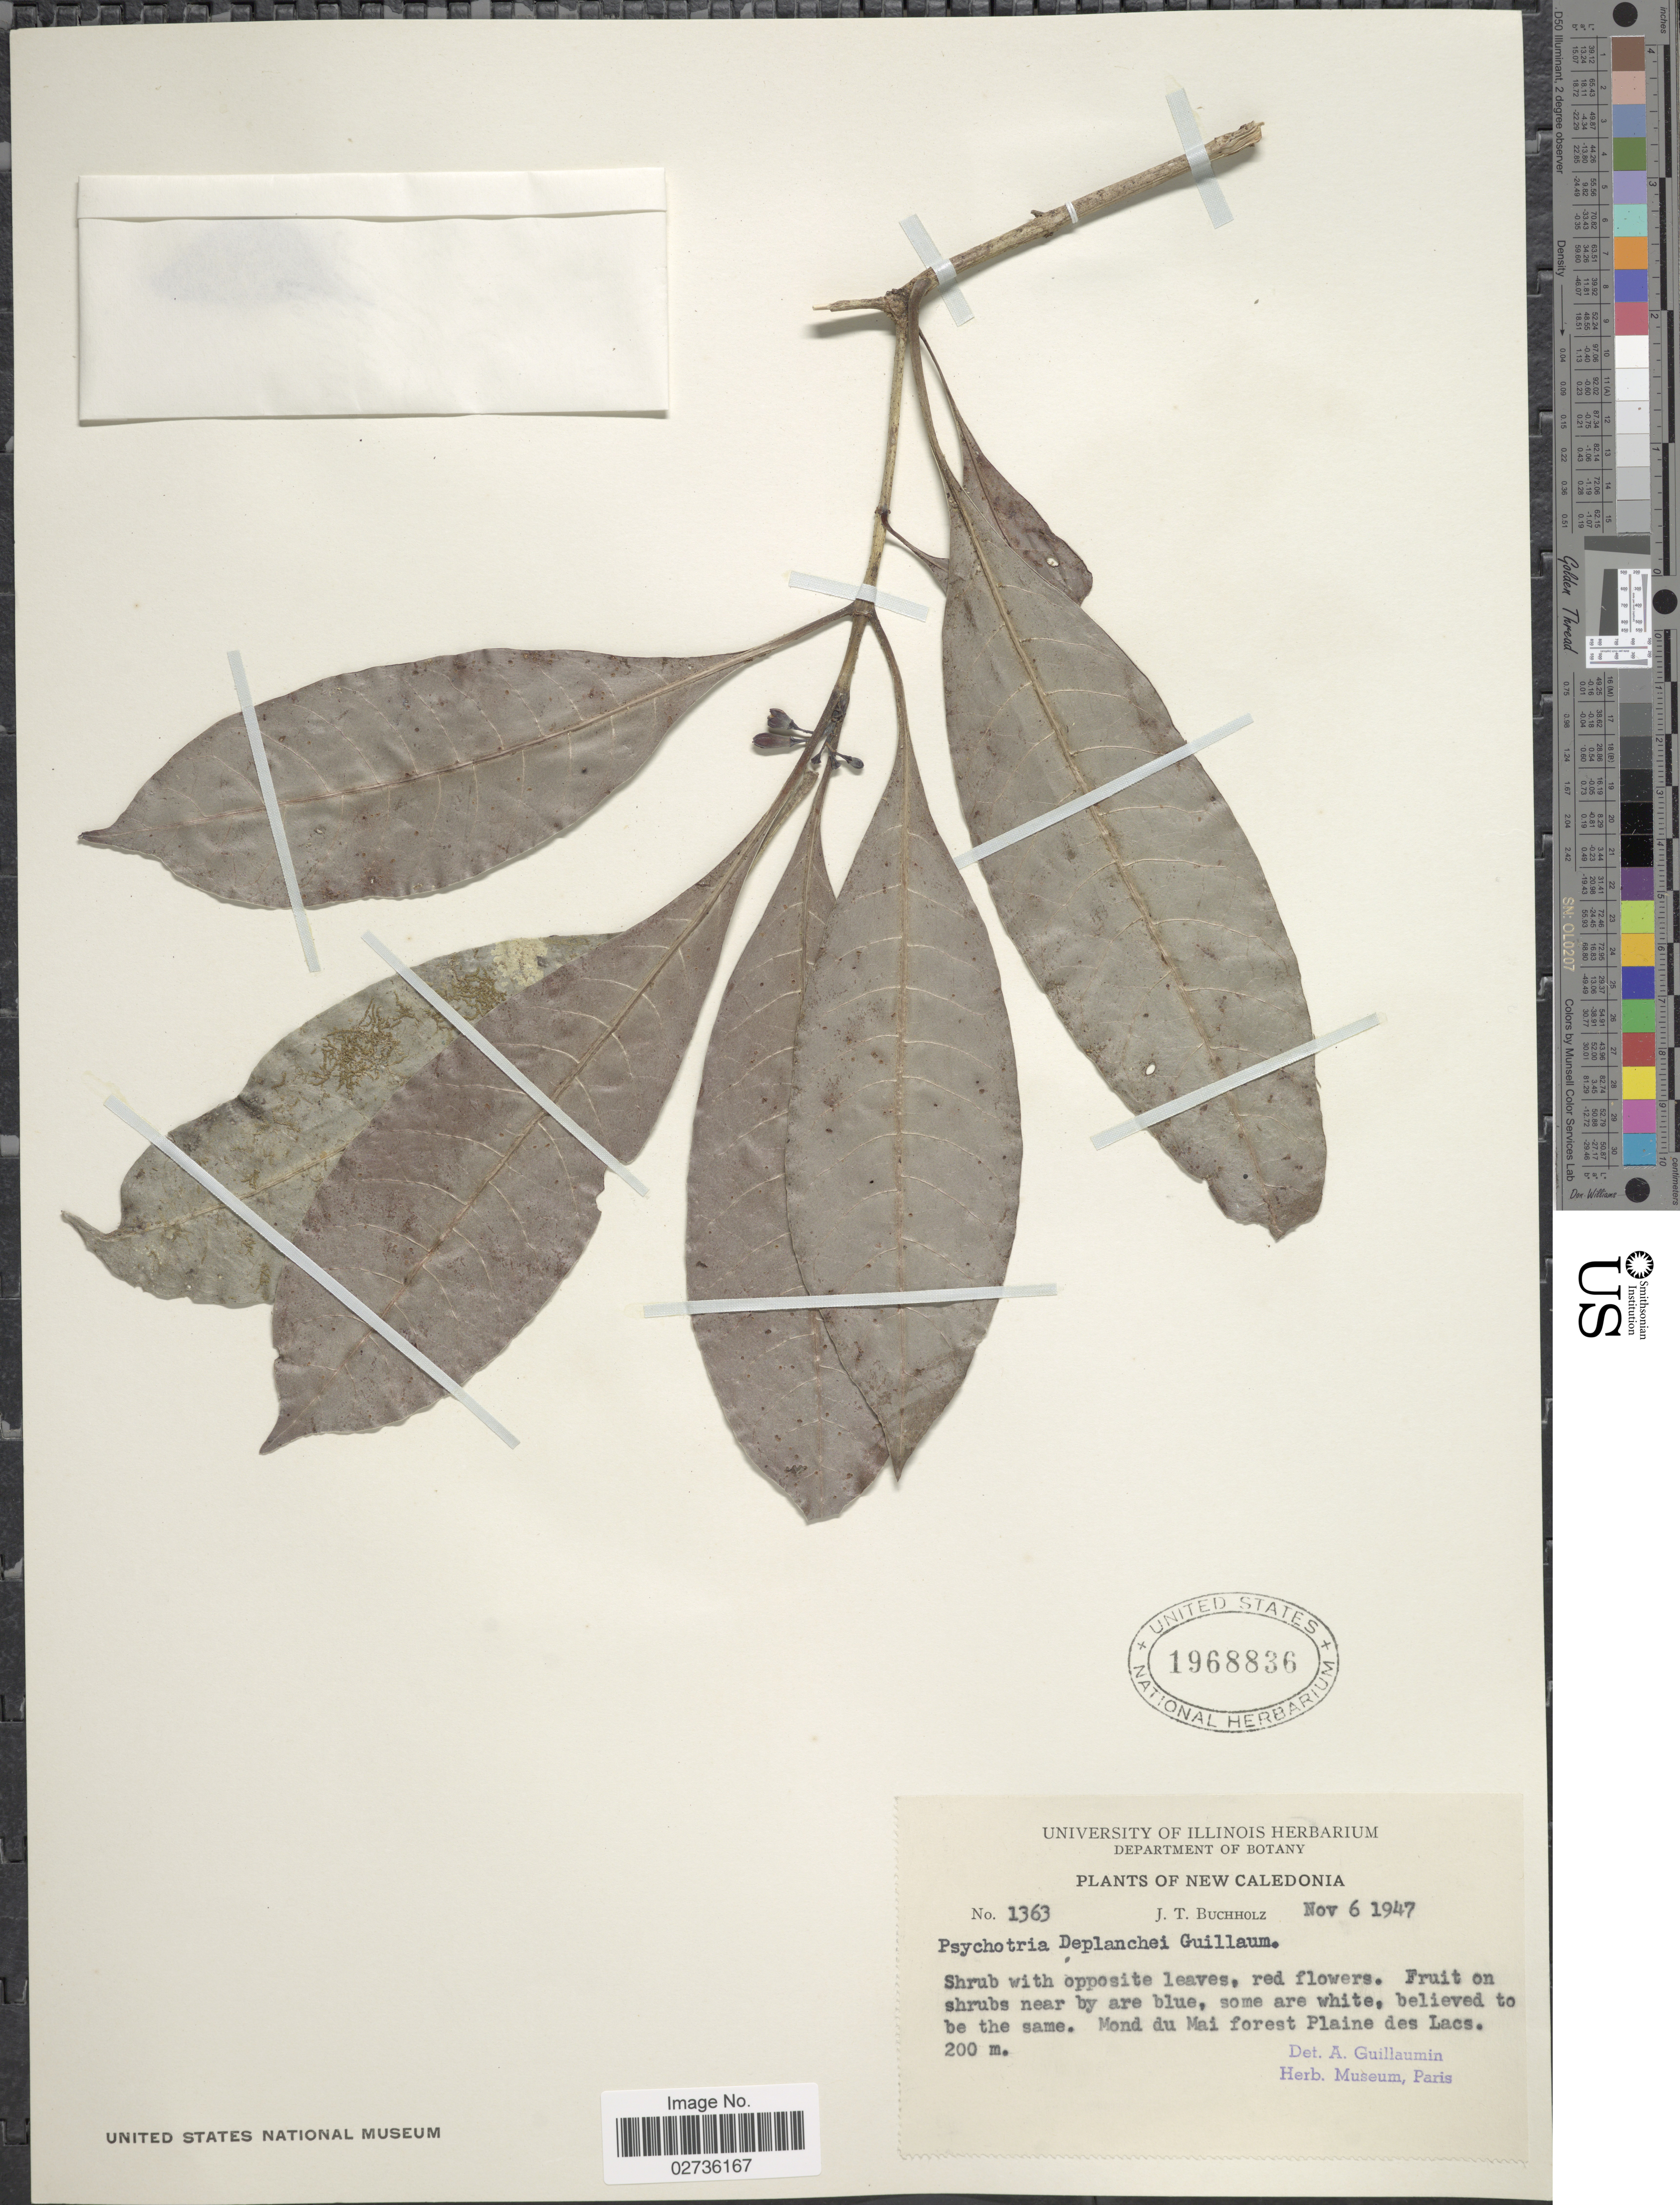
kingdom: Plantae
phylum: Tracheophyta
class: Magnoliopsida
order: Gentianales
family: Rubiaceae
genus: Psychotria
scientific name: Psychotria deplanchei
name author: (Beauvis.) Guillaumin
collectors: J. T. Buchholz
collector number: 1363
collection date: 1947-11-06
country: New Caledonia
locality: Mond du Mai forest Plaine des Lacs.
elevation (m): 200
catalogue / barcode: US 1968836